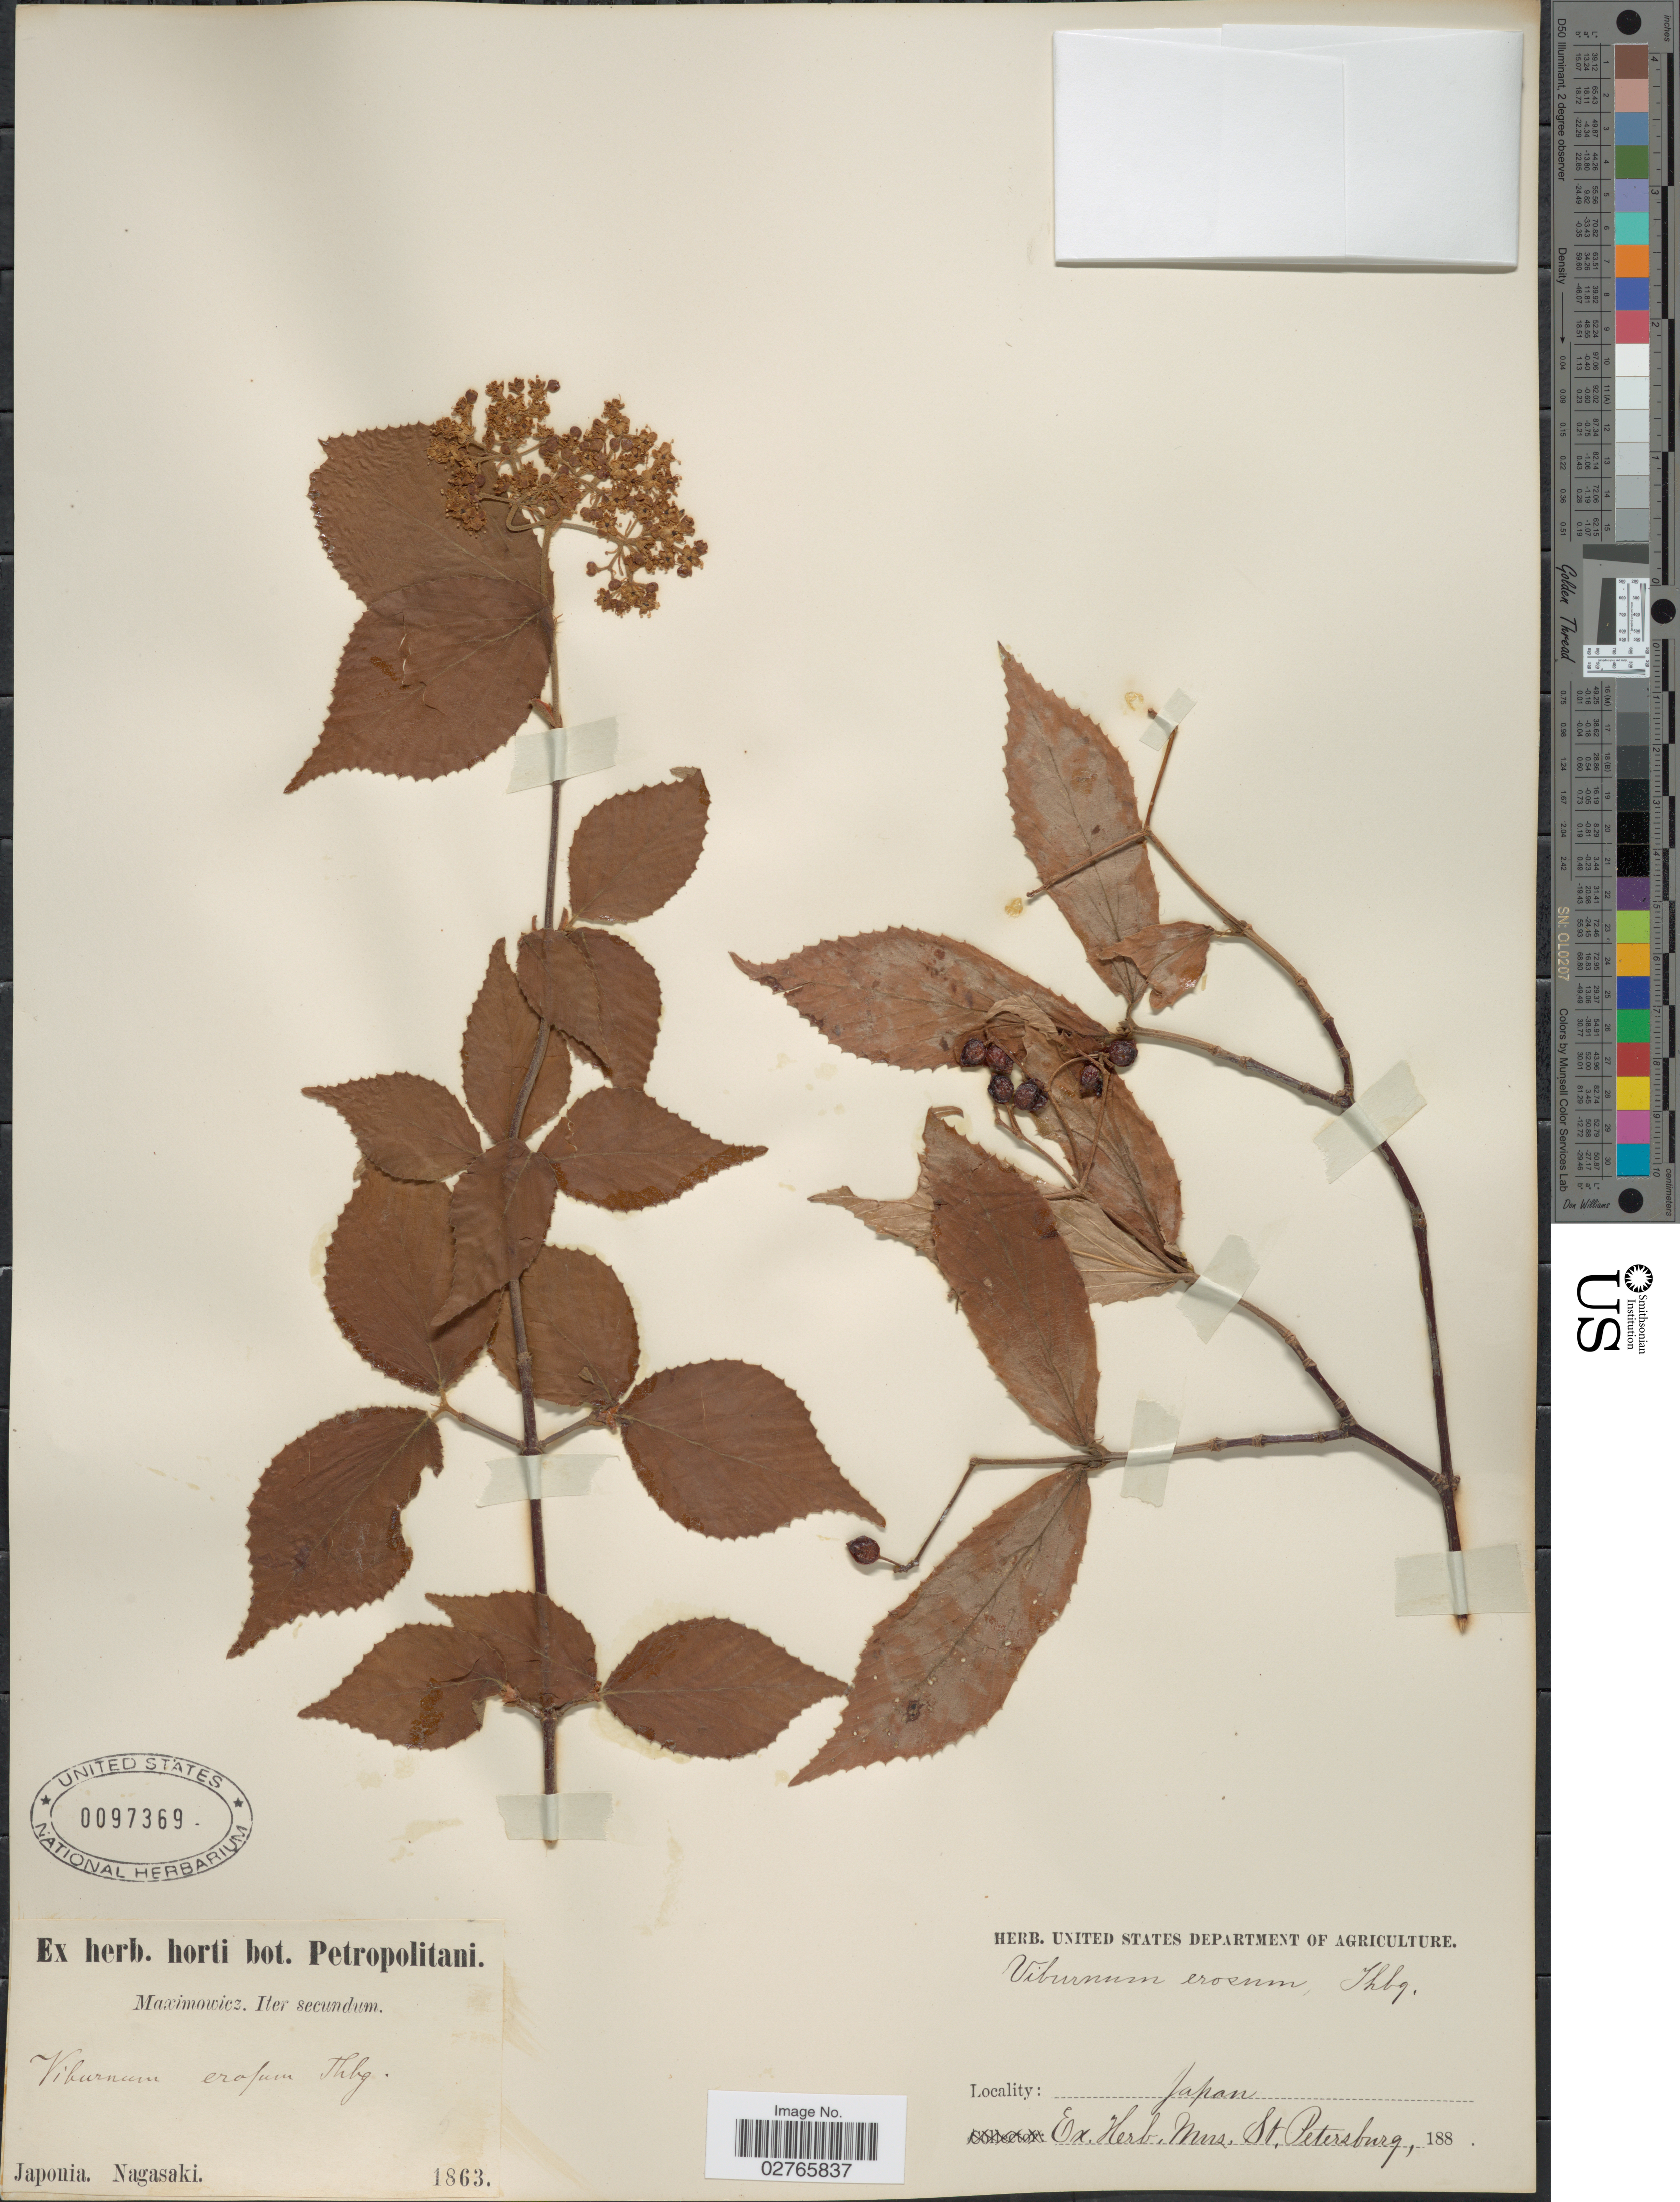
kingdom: Plantae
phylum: Tracheophyta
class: Magnoliopsida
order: Dipsacales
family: Viburnaceae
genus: Viburnum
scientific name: Viburnum erosum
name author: Thunb.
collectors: Maximowicz, --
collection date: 1863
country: Japan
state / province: Nagasaki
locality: Japonia. Nagasaki.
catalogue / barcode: US 97369